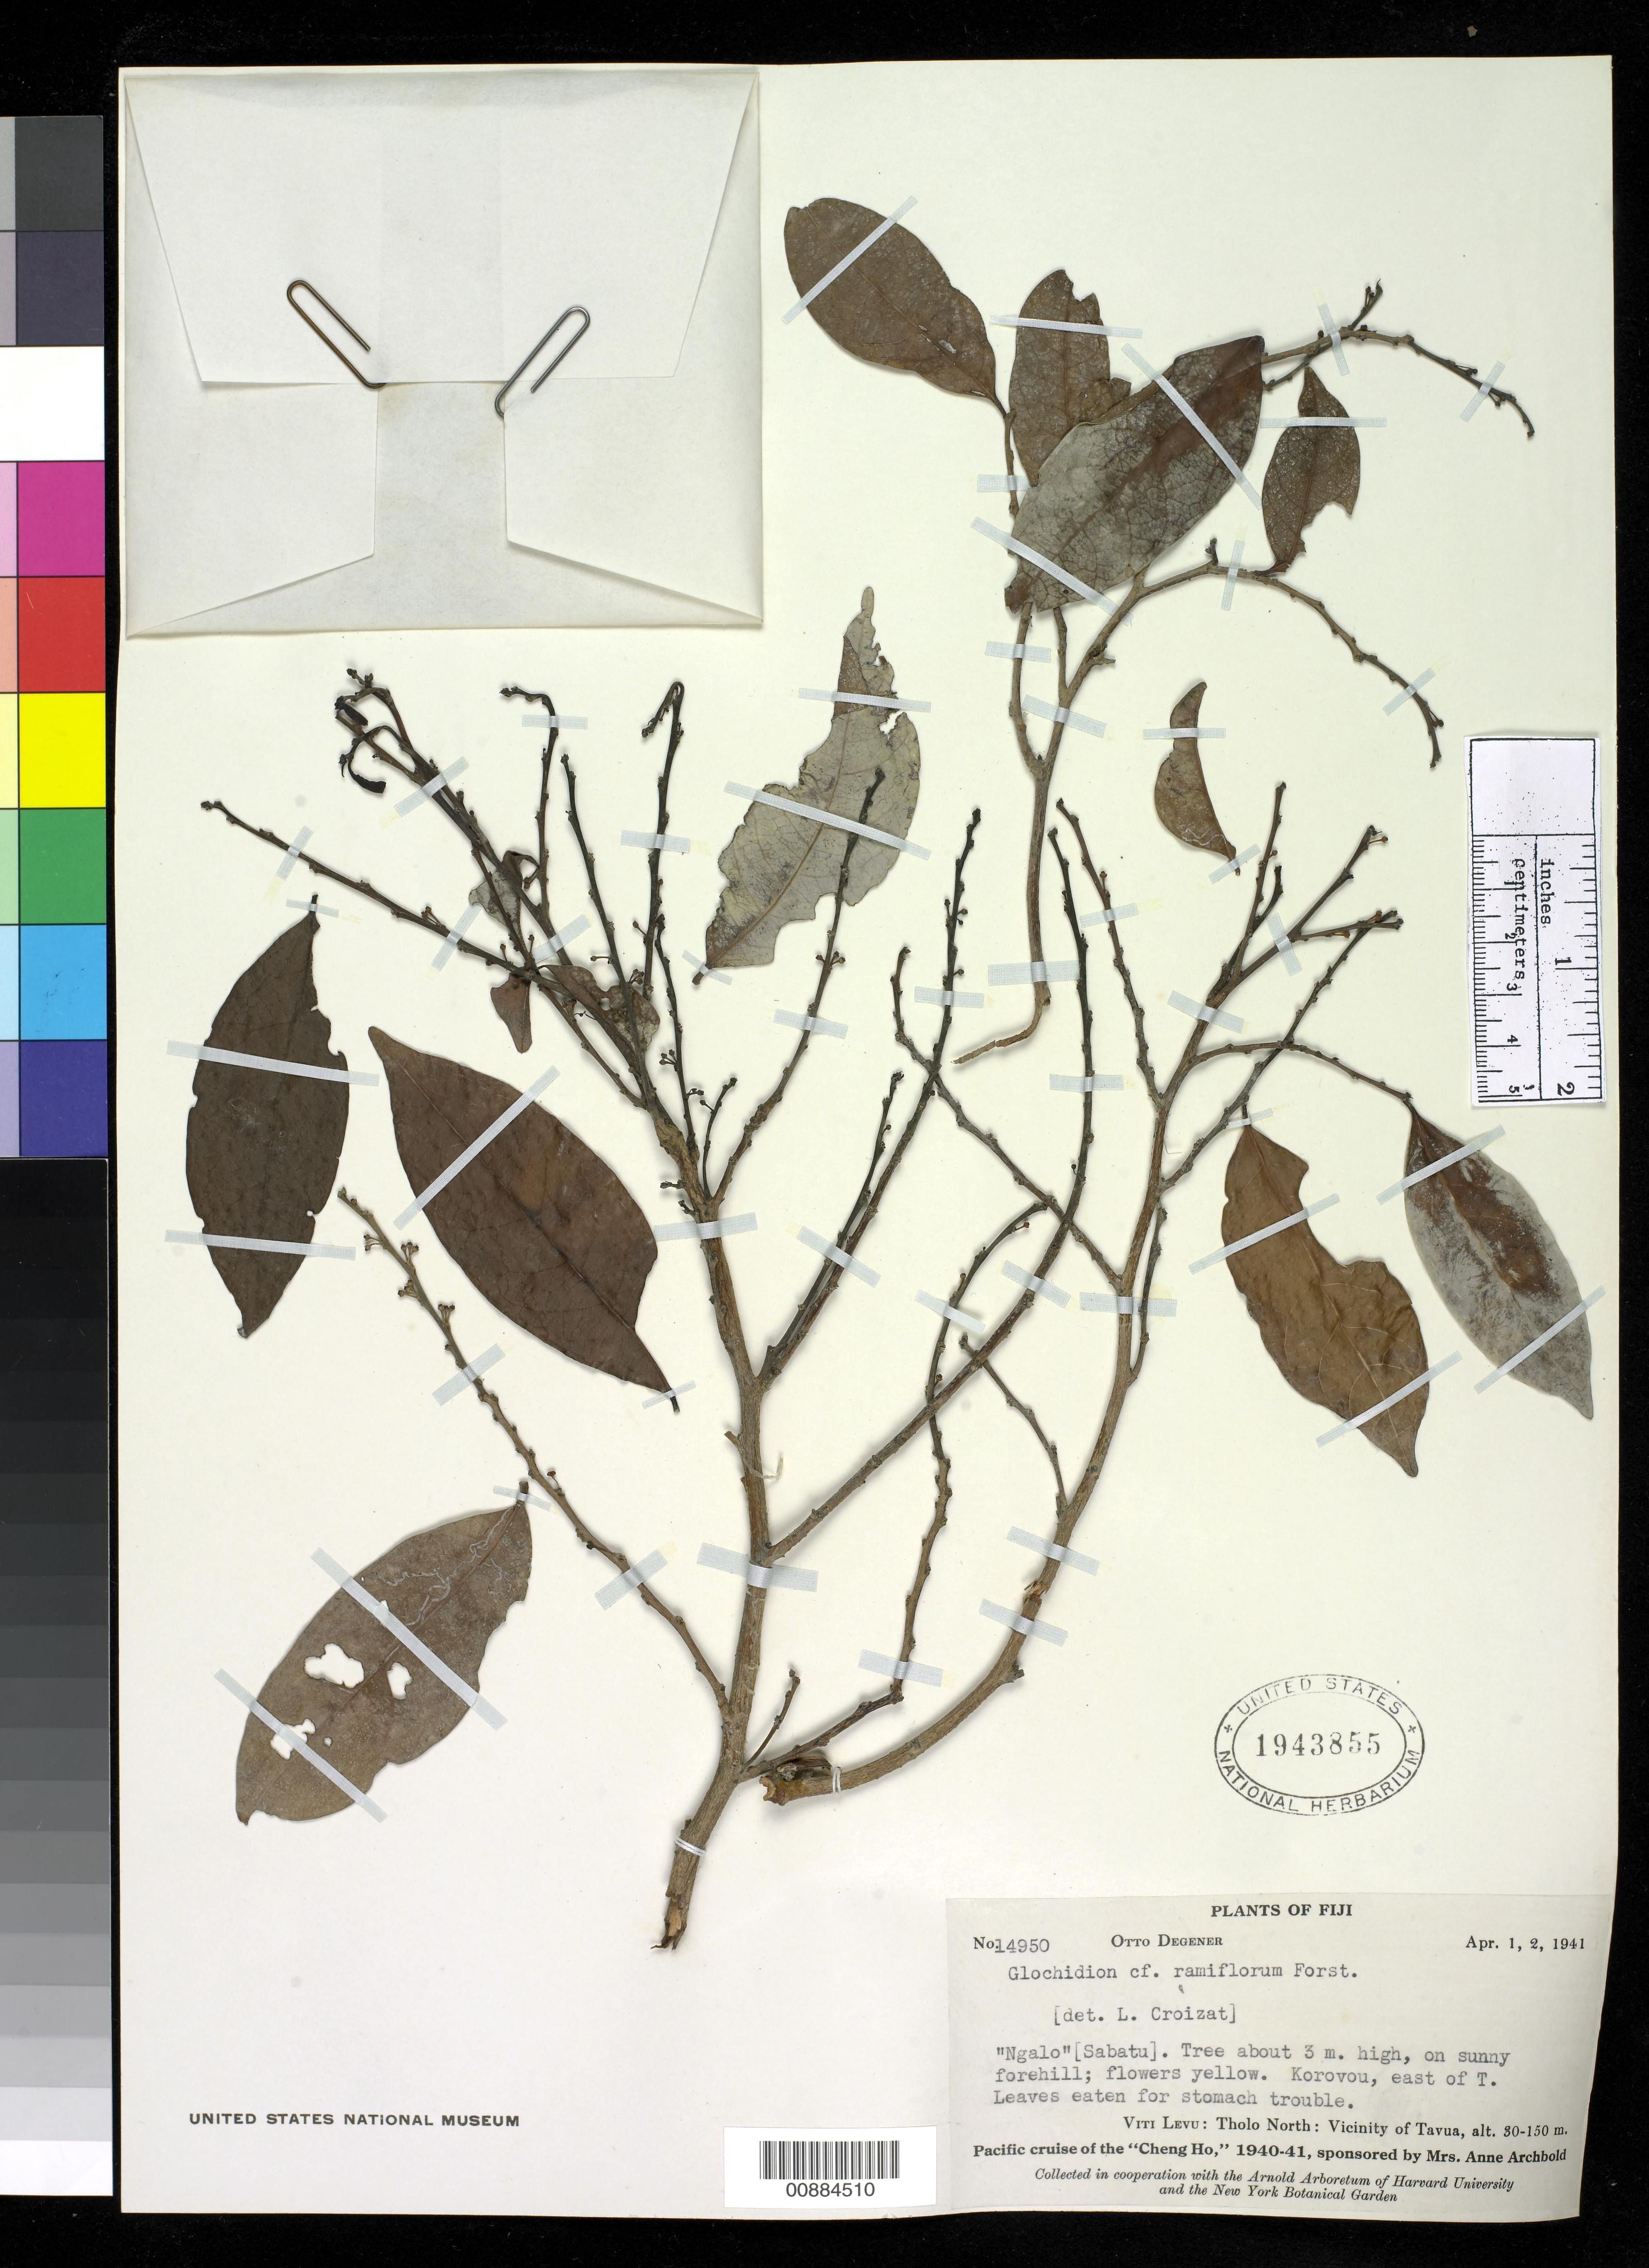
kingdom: Plantae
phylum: Tracheophyta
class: Magnoliopsida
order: Malpighiales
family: Phyllanthaceae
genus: Glochidion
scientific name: Glochidion ramiflorum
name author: J.R. Forst. & G. Forst.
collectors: O. Degener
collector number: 14950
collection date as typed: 01 Apr 1941 and 02 Apr 1941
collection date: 1941-04-01,1941-04-02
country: Fiji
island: Viti Levu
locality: Tholo North, Korovou, E of Tavua.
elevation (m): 30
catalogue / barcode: US 1943855